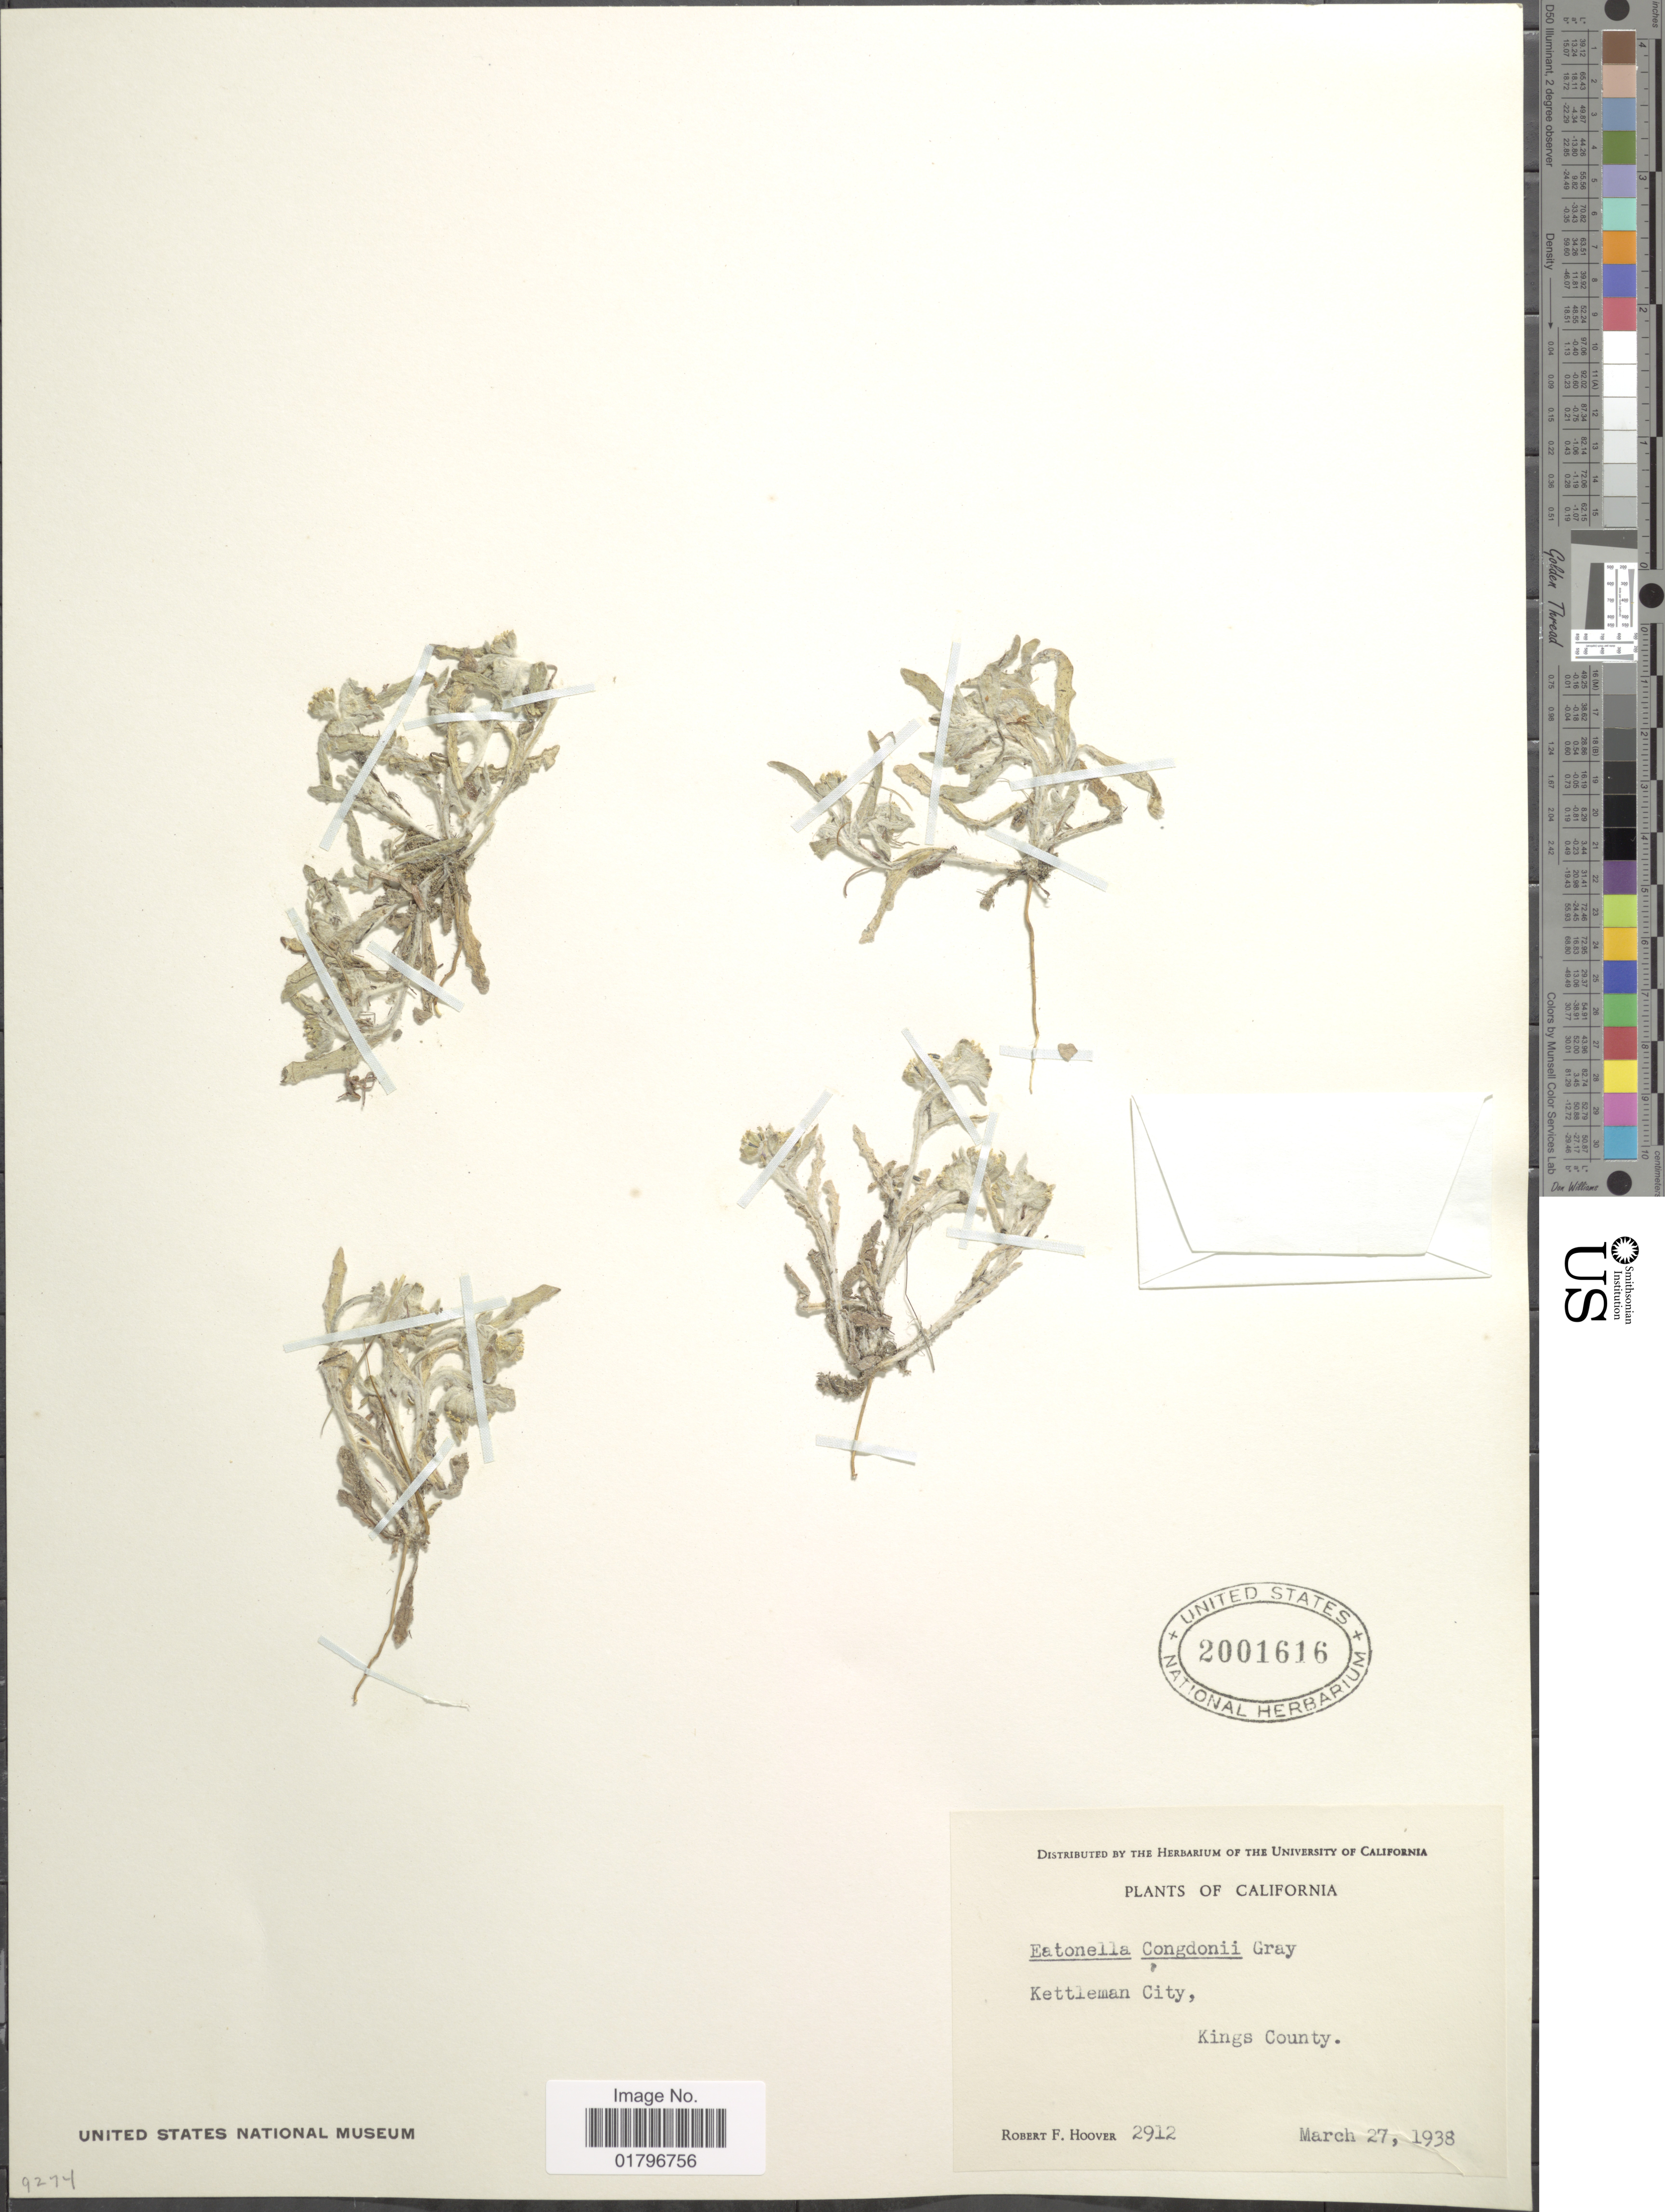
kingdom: Plantae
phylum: Tracheophyta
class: Magnoliopsida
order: Asterales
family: Asteraceae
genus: Eatonella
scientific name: Eatonella congdonii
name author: A. Gray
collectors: R. F. Hoover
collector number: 2912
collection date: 1938-03-27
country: United States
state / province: California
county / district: Kings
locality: Kettleman City, Kings County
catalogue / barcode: US 2001616